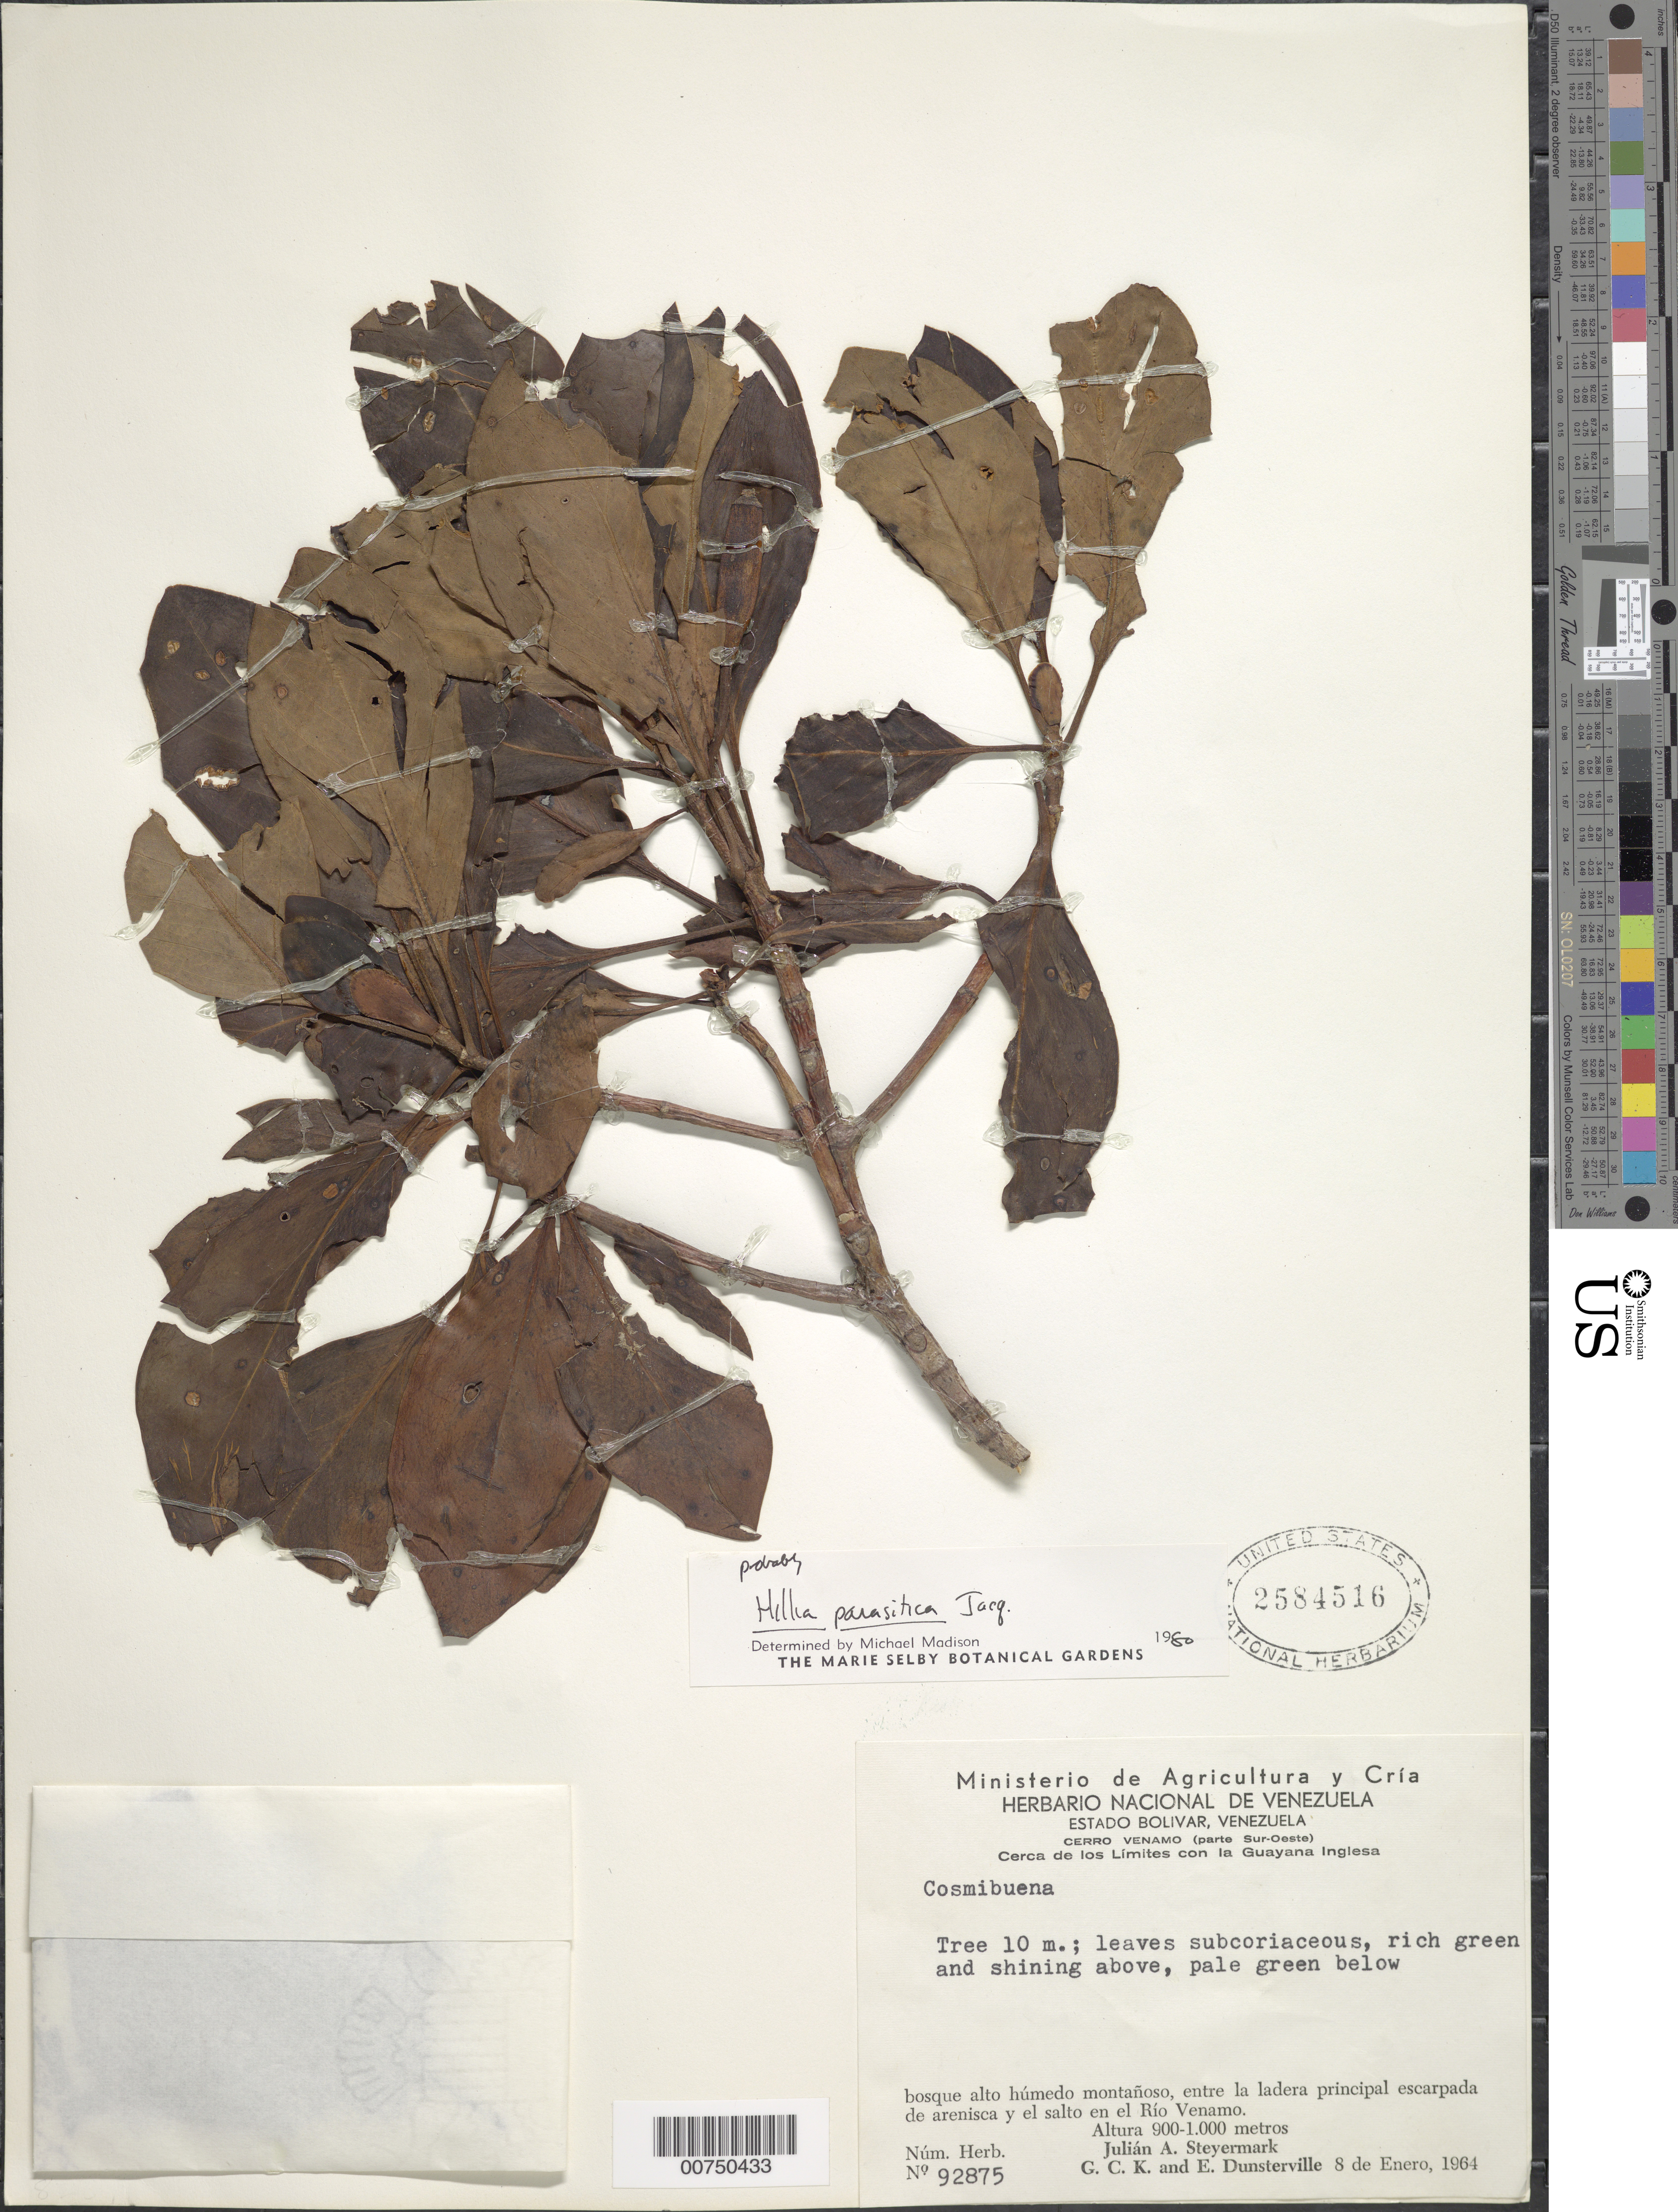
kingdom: Plantae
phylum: Tracheophyta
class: Magnoliopsida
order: Gentianales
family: Rubiaceae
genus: Hillia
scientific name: Hillia parasitica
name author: Jacq.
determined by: Madison, Michael T.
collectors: J. Steyermark, G. C. K. Dunsterville & E. Dunsterville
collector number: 92875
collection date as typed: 8-Jan-64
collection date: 1964-01-08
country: Venezuela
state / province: Bolívar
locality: Cerro Venamo (parte Sur-Oeste), Río Venamo, vecindades del salto, cerca de los límites con la Guayana Inglesa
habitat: Bosque alto humedo montanoso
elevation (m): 900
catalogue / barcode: US 2584516